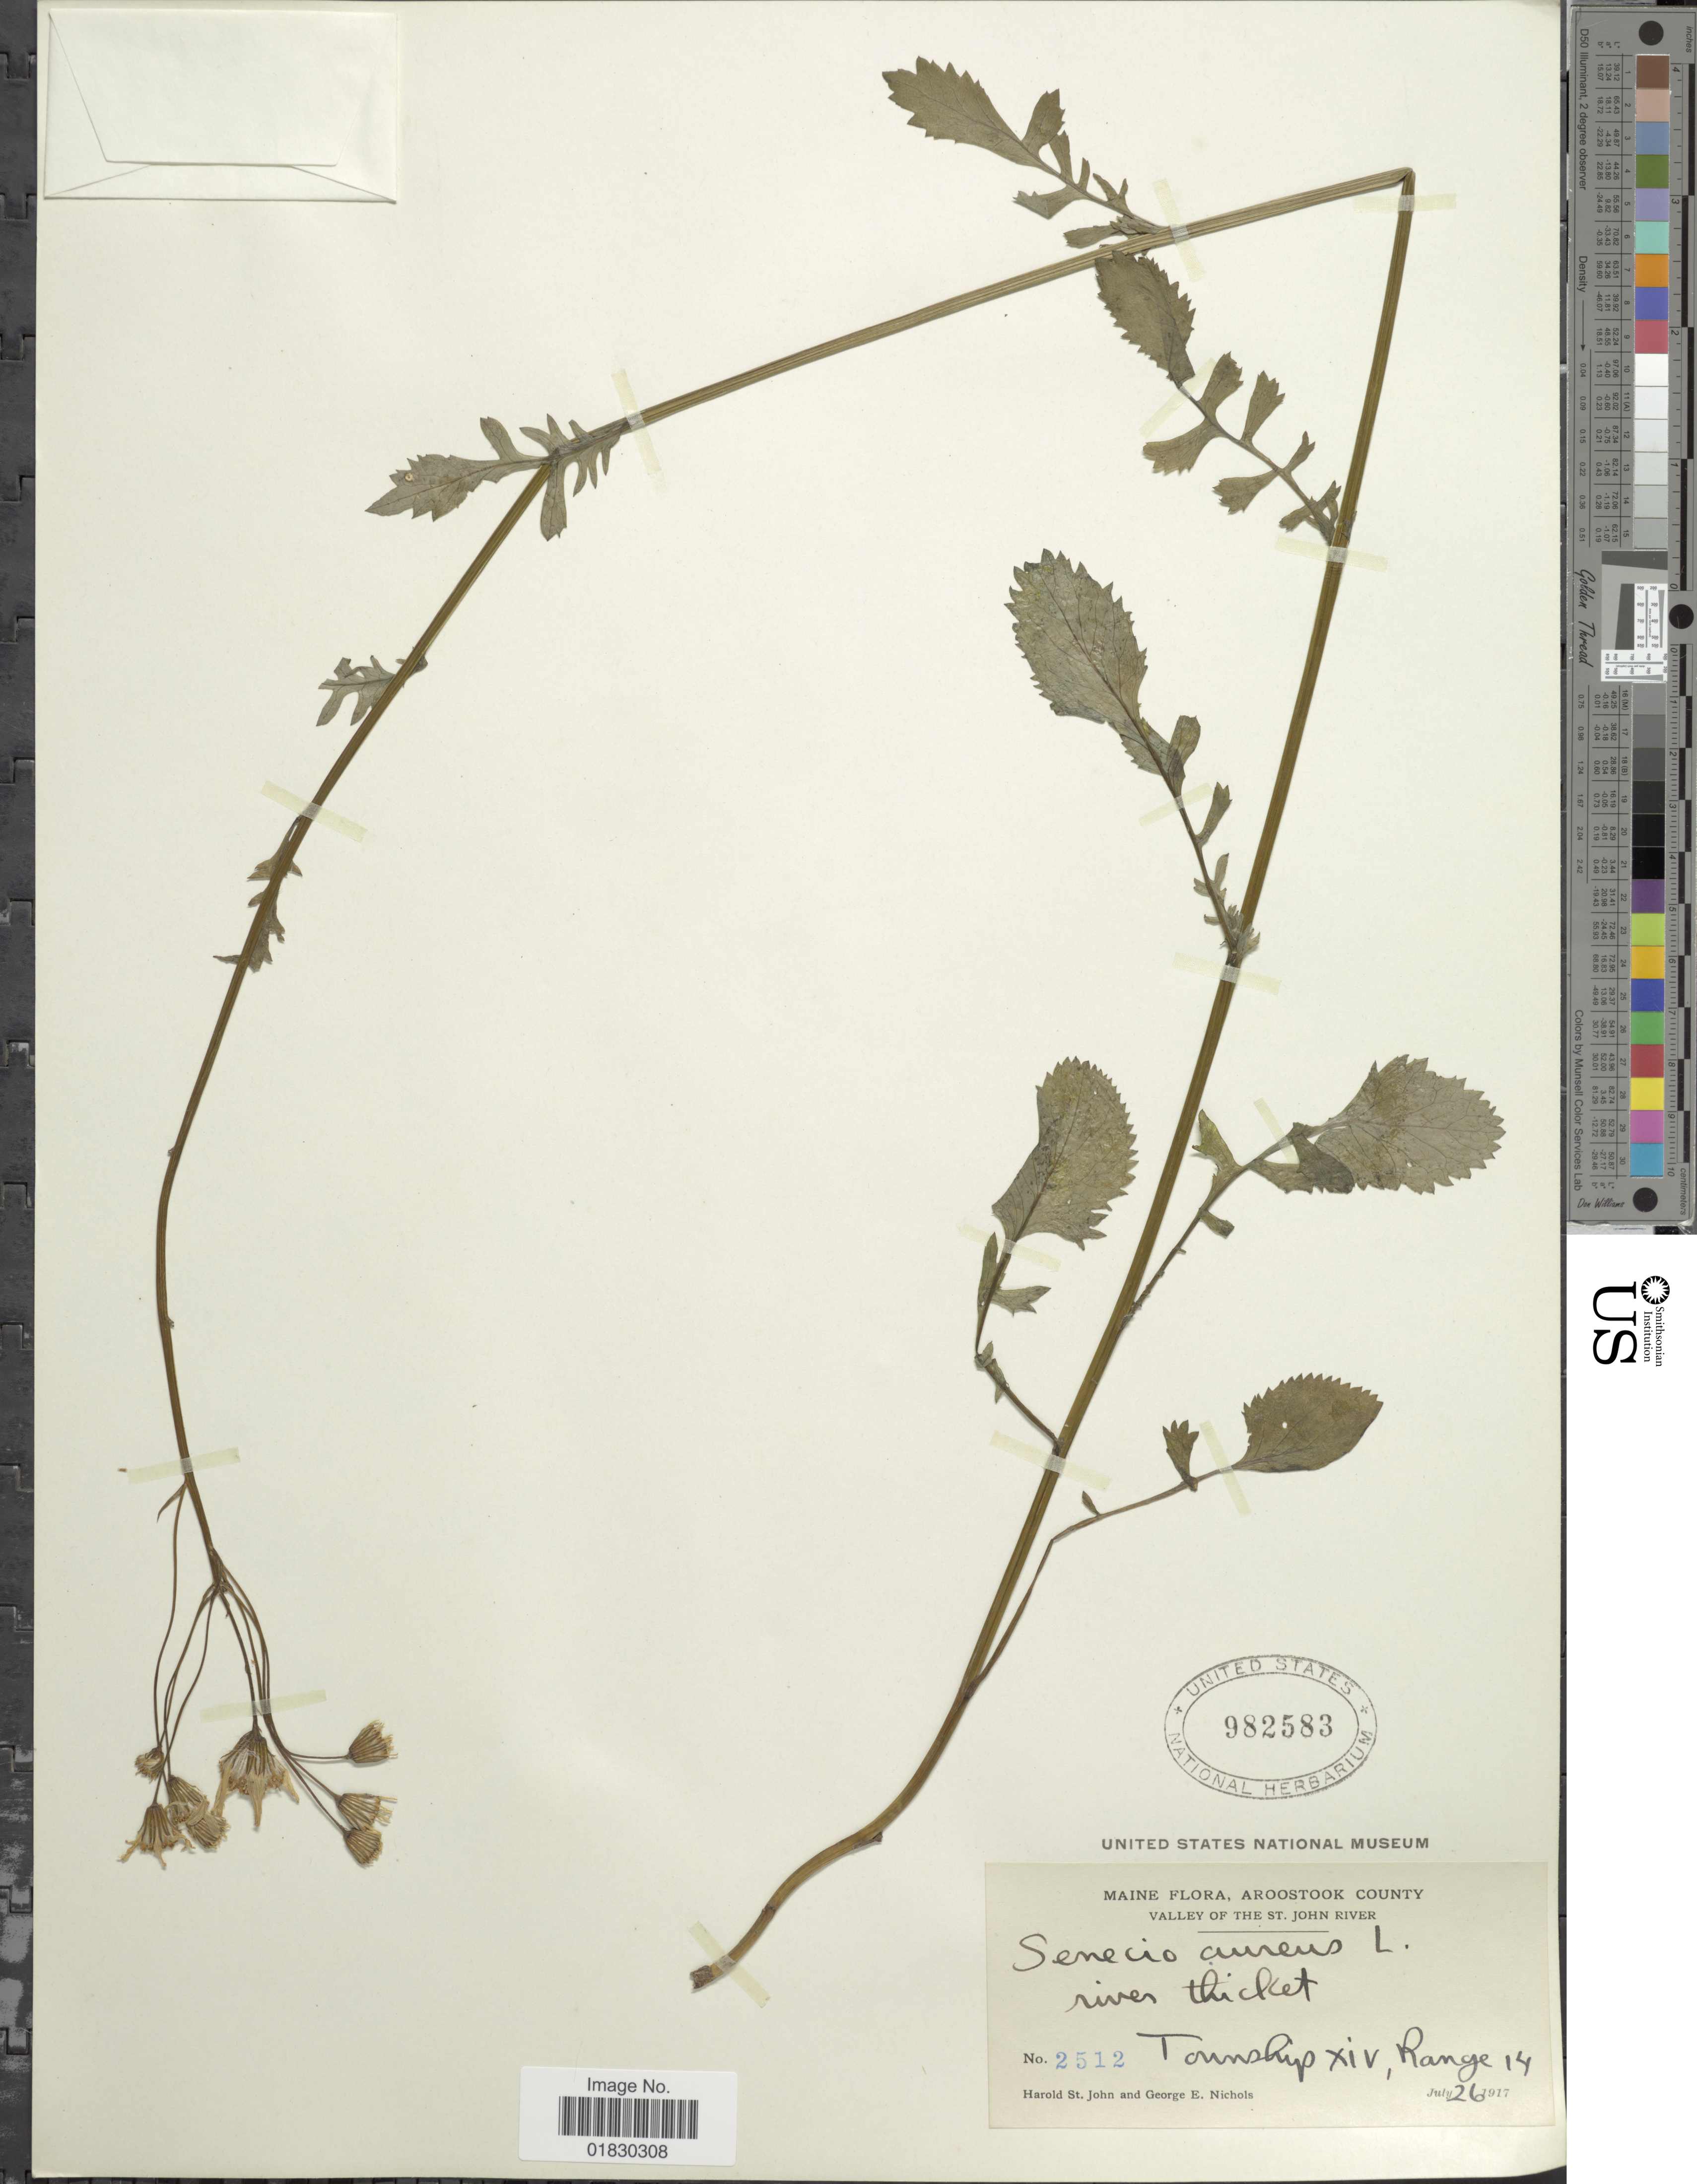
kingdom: Plantae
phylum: Tracheophyta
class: Magnoliopsida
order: Asterales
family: Asteraceae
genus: Packera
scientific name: Packera aurea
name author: (L.) Á. Löve & D. Löve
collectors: H. St. John & G. E. Nichols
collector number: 2512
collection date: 1917-07-26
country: United States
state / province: Maine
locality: Maine, Aroostook County, Valley of The St. John River, Township xiv, Range 14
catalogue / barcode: US 982583